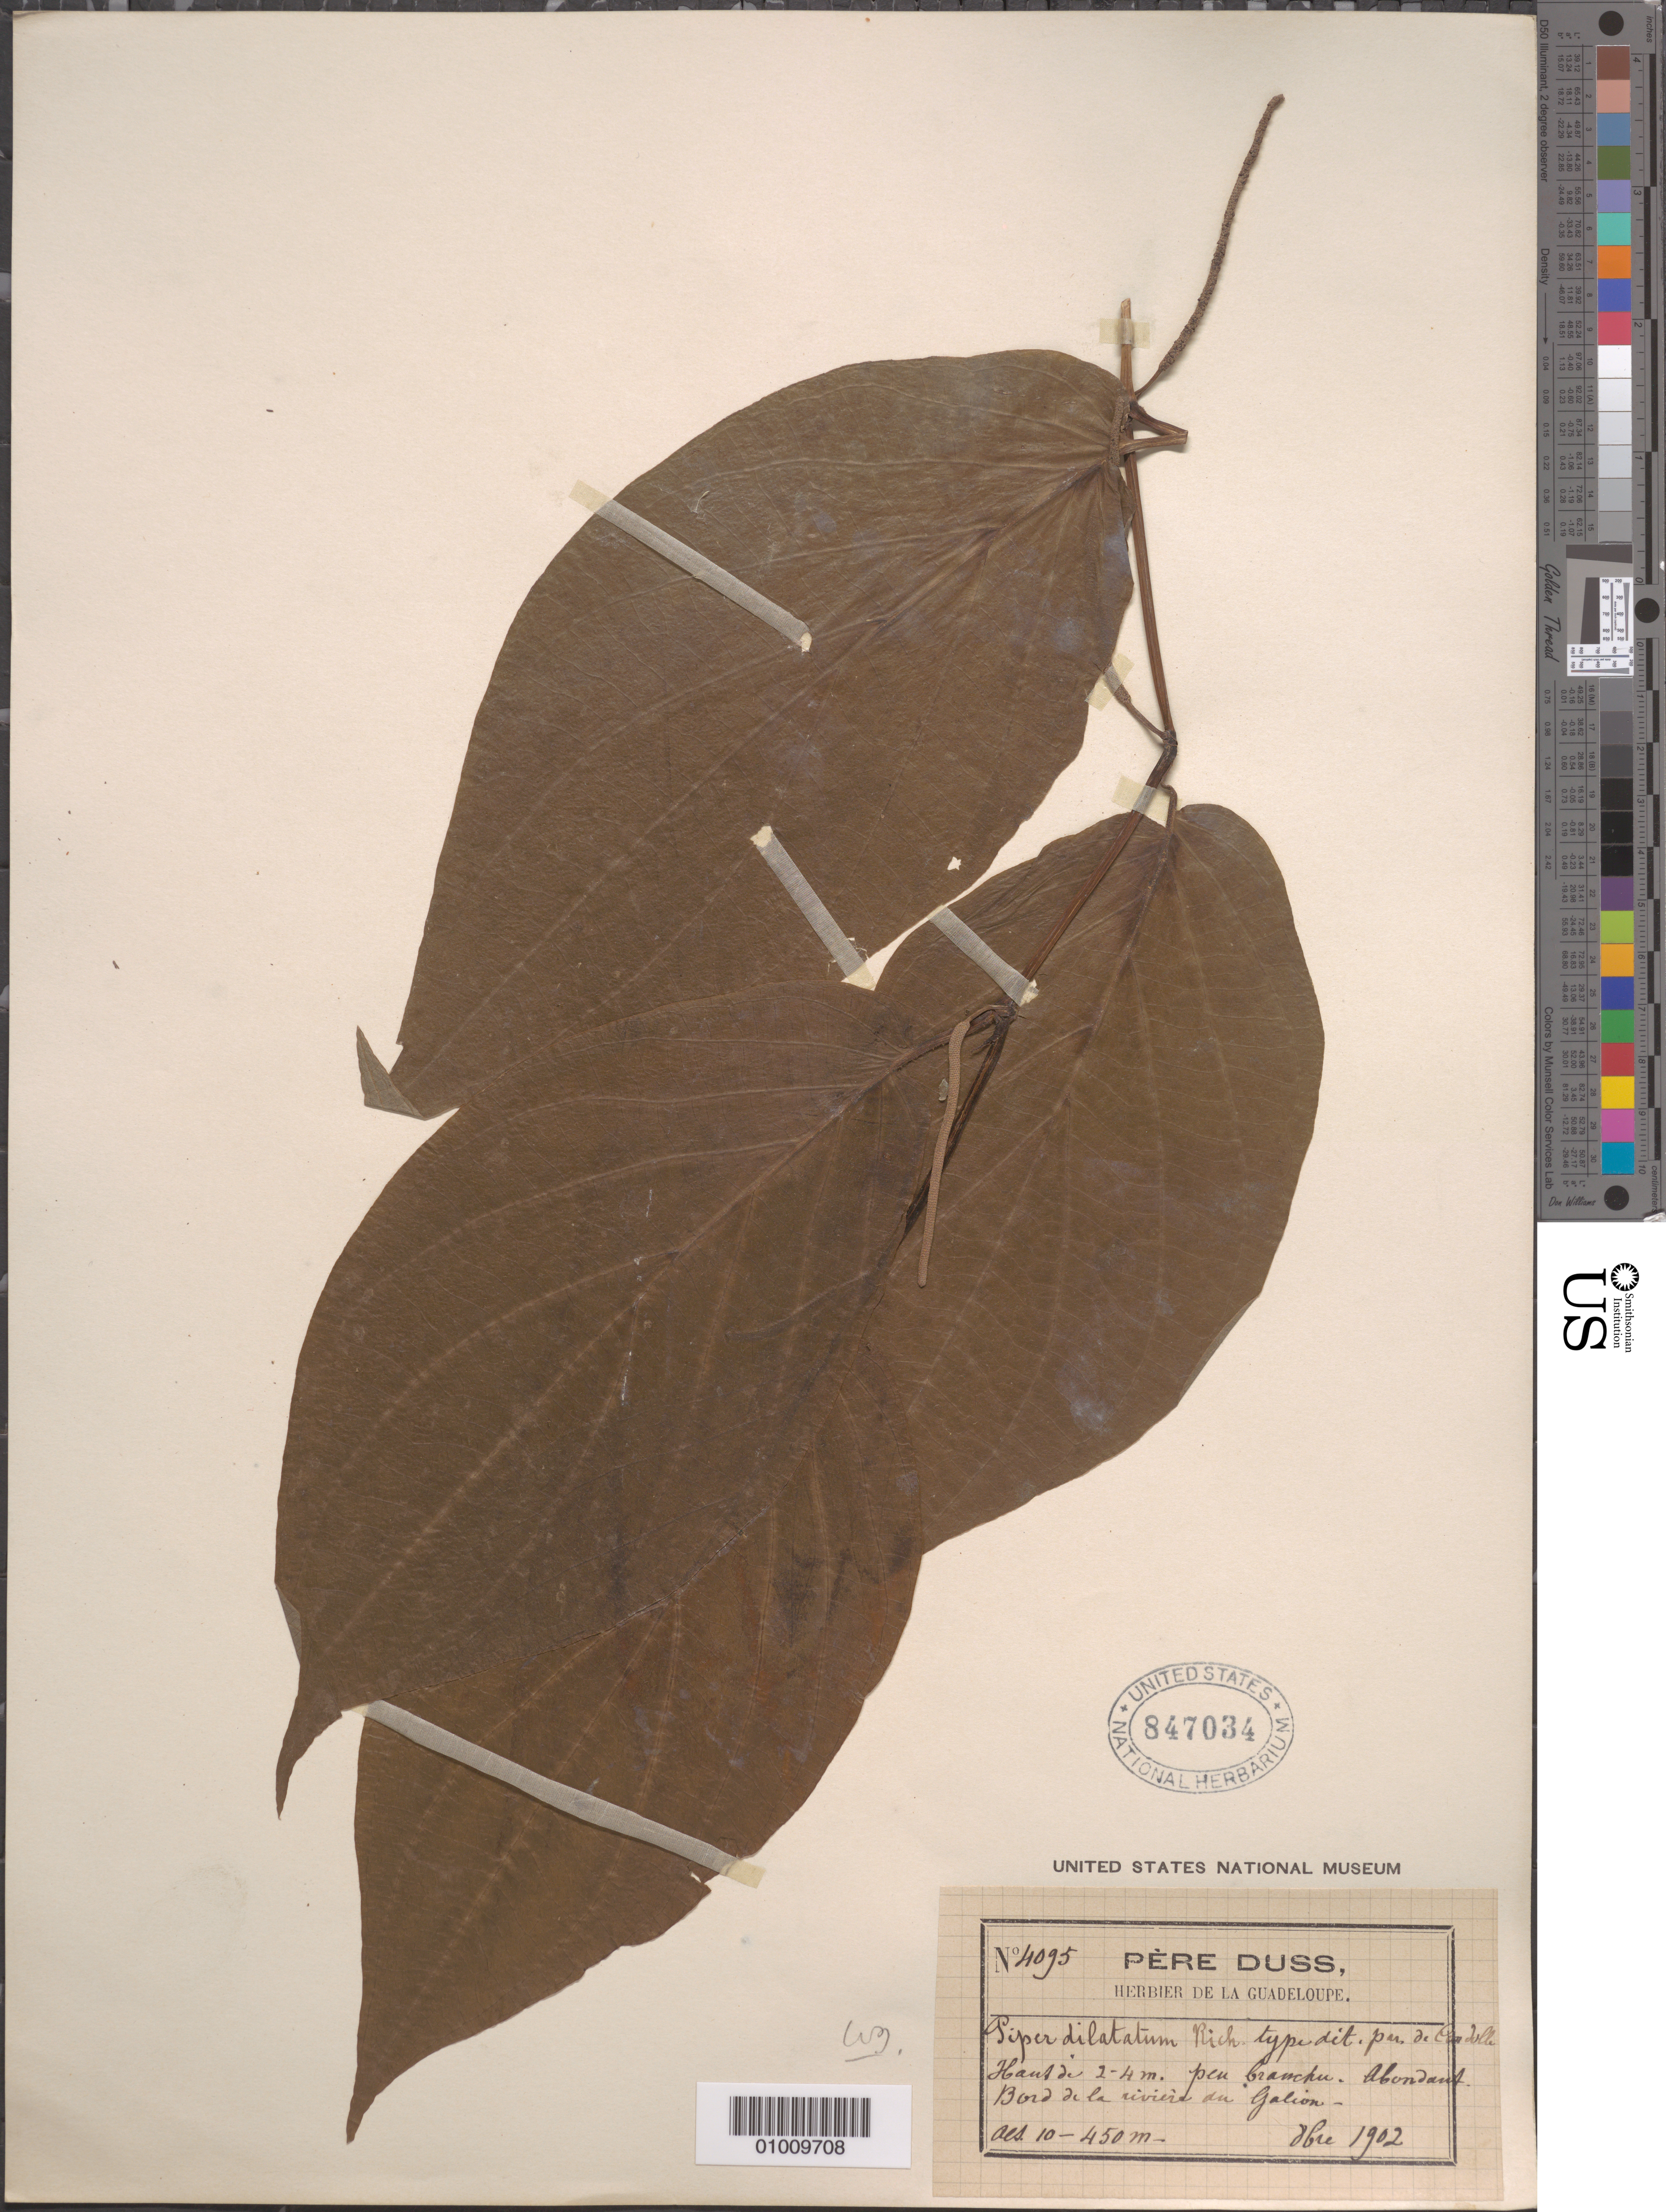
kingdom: Plantae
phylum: Tracheophyta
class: Magnoliopsida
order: Piperales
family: Piperaceae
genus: Piper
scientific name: Piper dilatatum var. dilatatum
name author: Rich.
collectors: Père Duss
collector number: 4095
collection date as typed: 1902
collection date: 1902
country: Guadeloupe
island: Basse Terre [Guadeloupe]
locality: Bord de la riviere du Galion.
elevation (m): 10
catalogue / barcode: US 847034